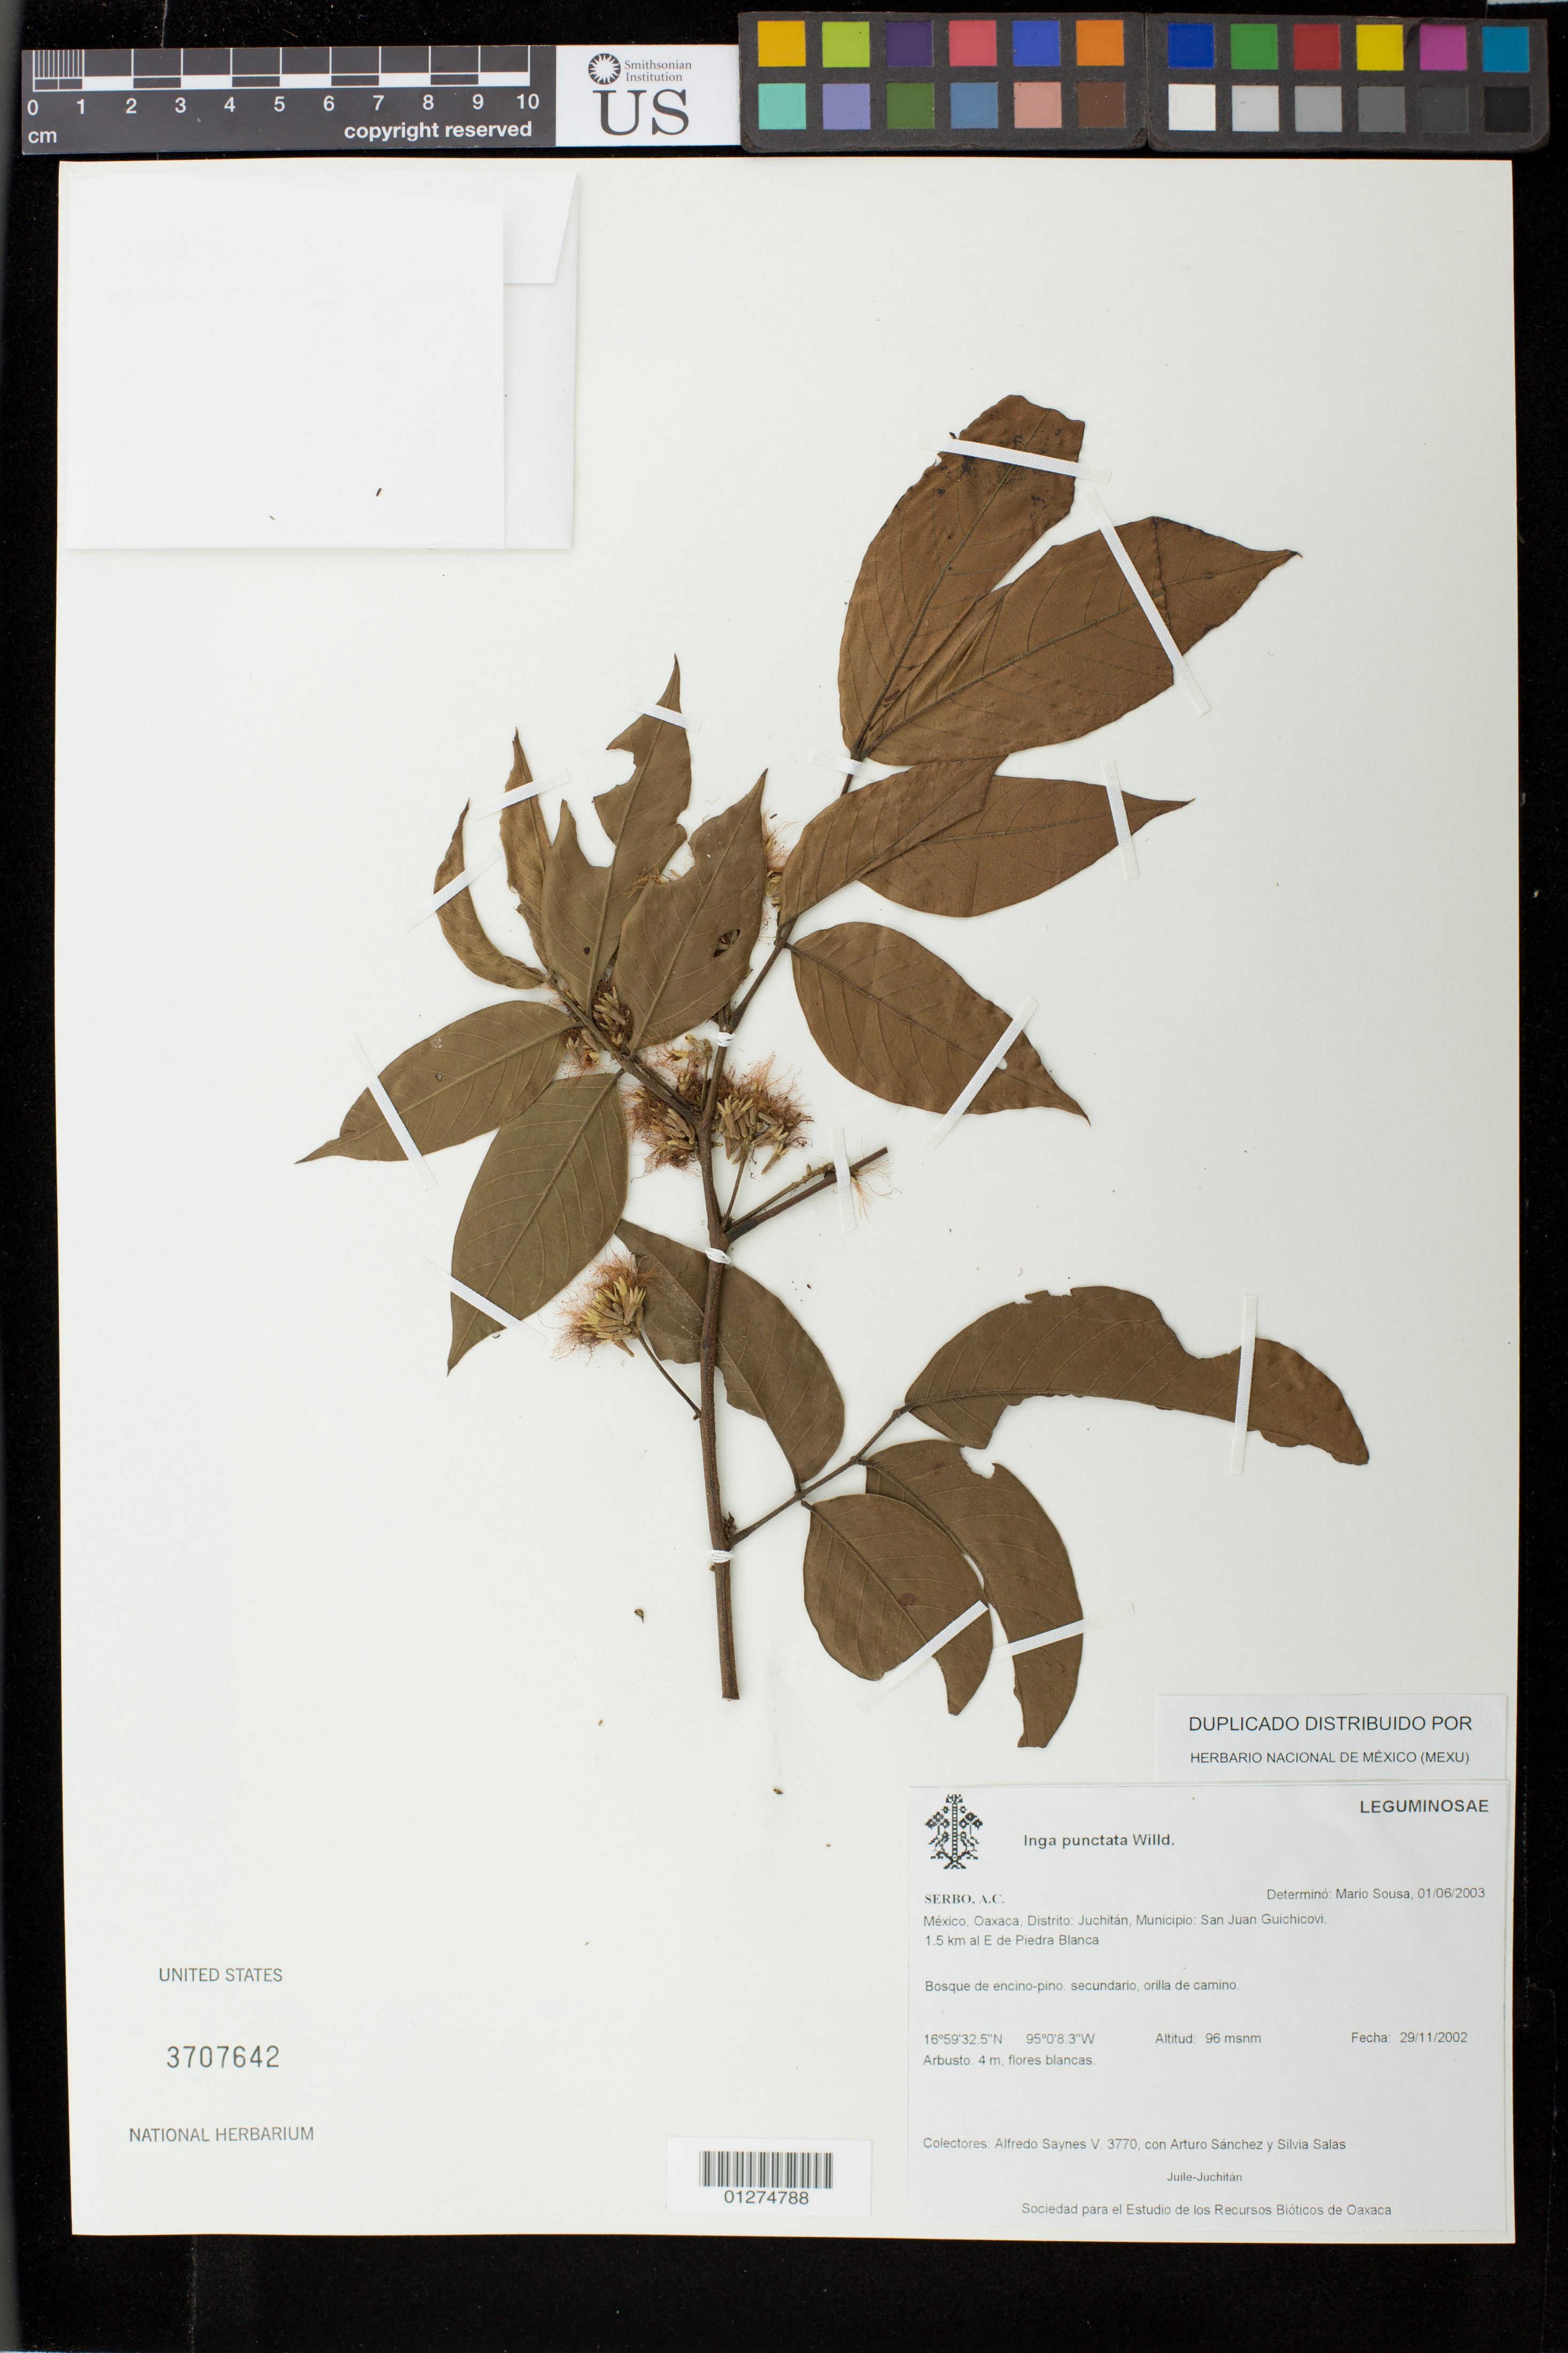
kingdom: Plantae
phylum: Tracheophyta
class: Magnoliopsida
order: Fabales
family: Fabaceae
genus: Inga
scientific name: Inga punctata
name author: Willd.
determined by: Sousa, Mario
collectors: A. Saynes V, A. Sánchez & S. Salas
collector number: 3770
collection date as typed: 29/11/2002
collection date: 2002-11-29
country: Mexico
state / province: Oaxaca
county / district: Juchitán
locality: Municipio: San Juan Guichicovi, 1.5 km al E de Piedra Blanca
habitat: bosque de encino-pino. secundario, orilla de comino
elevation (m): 96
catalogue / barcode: US 3707642